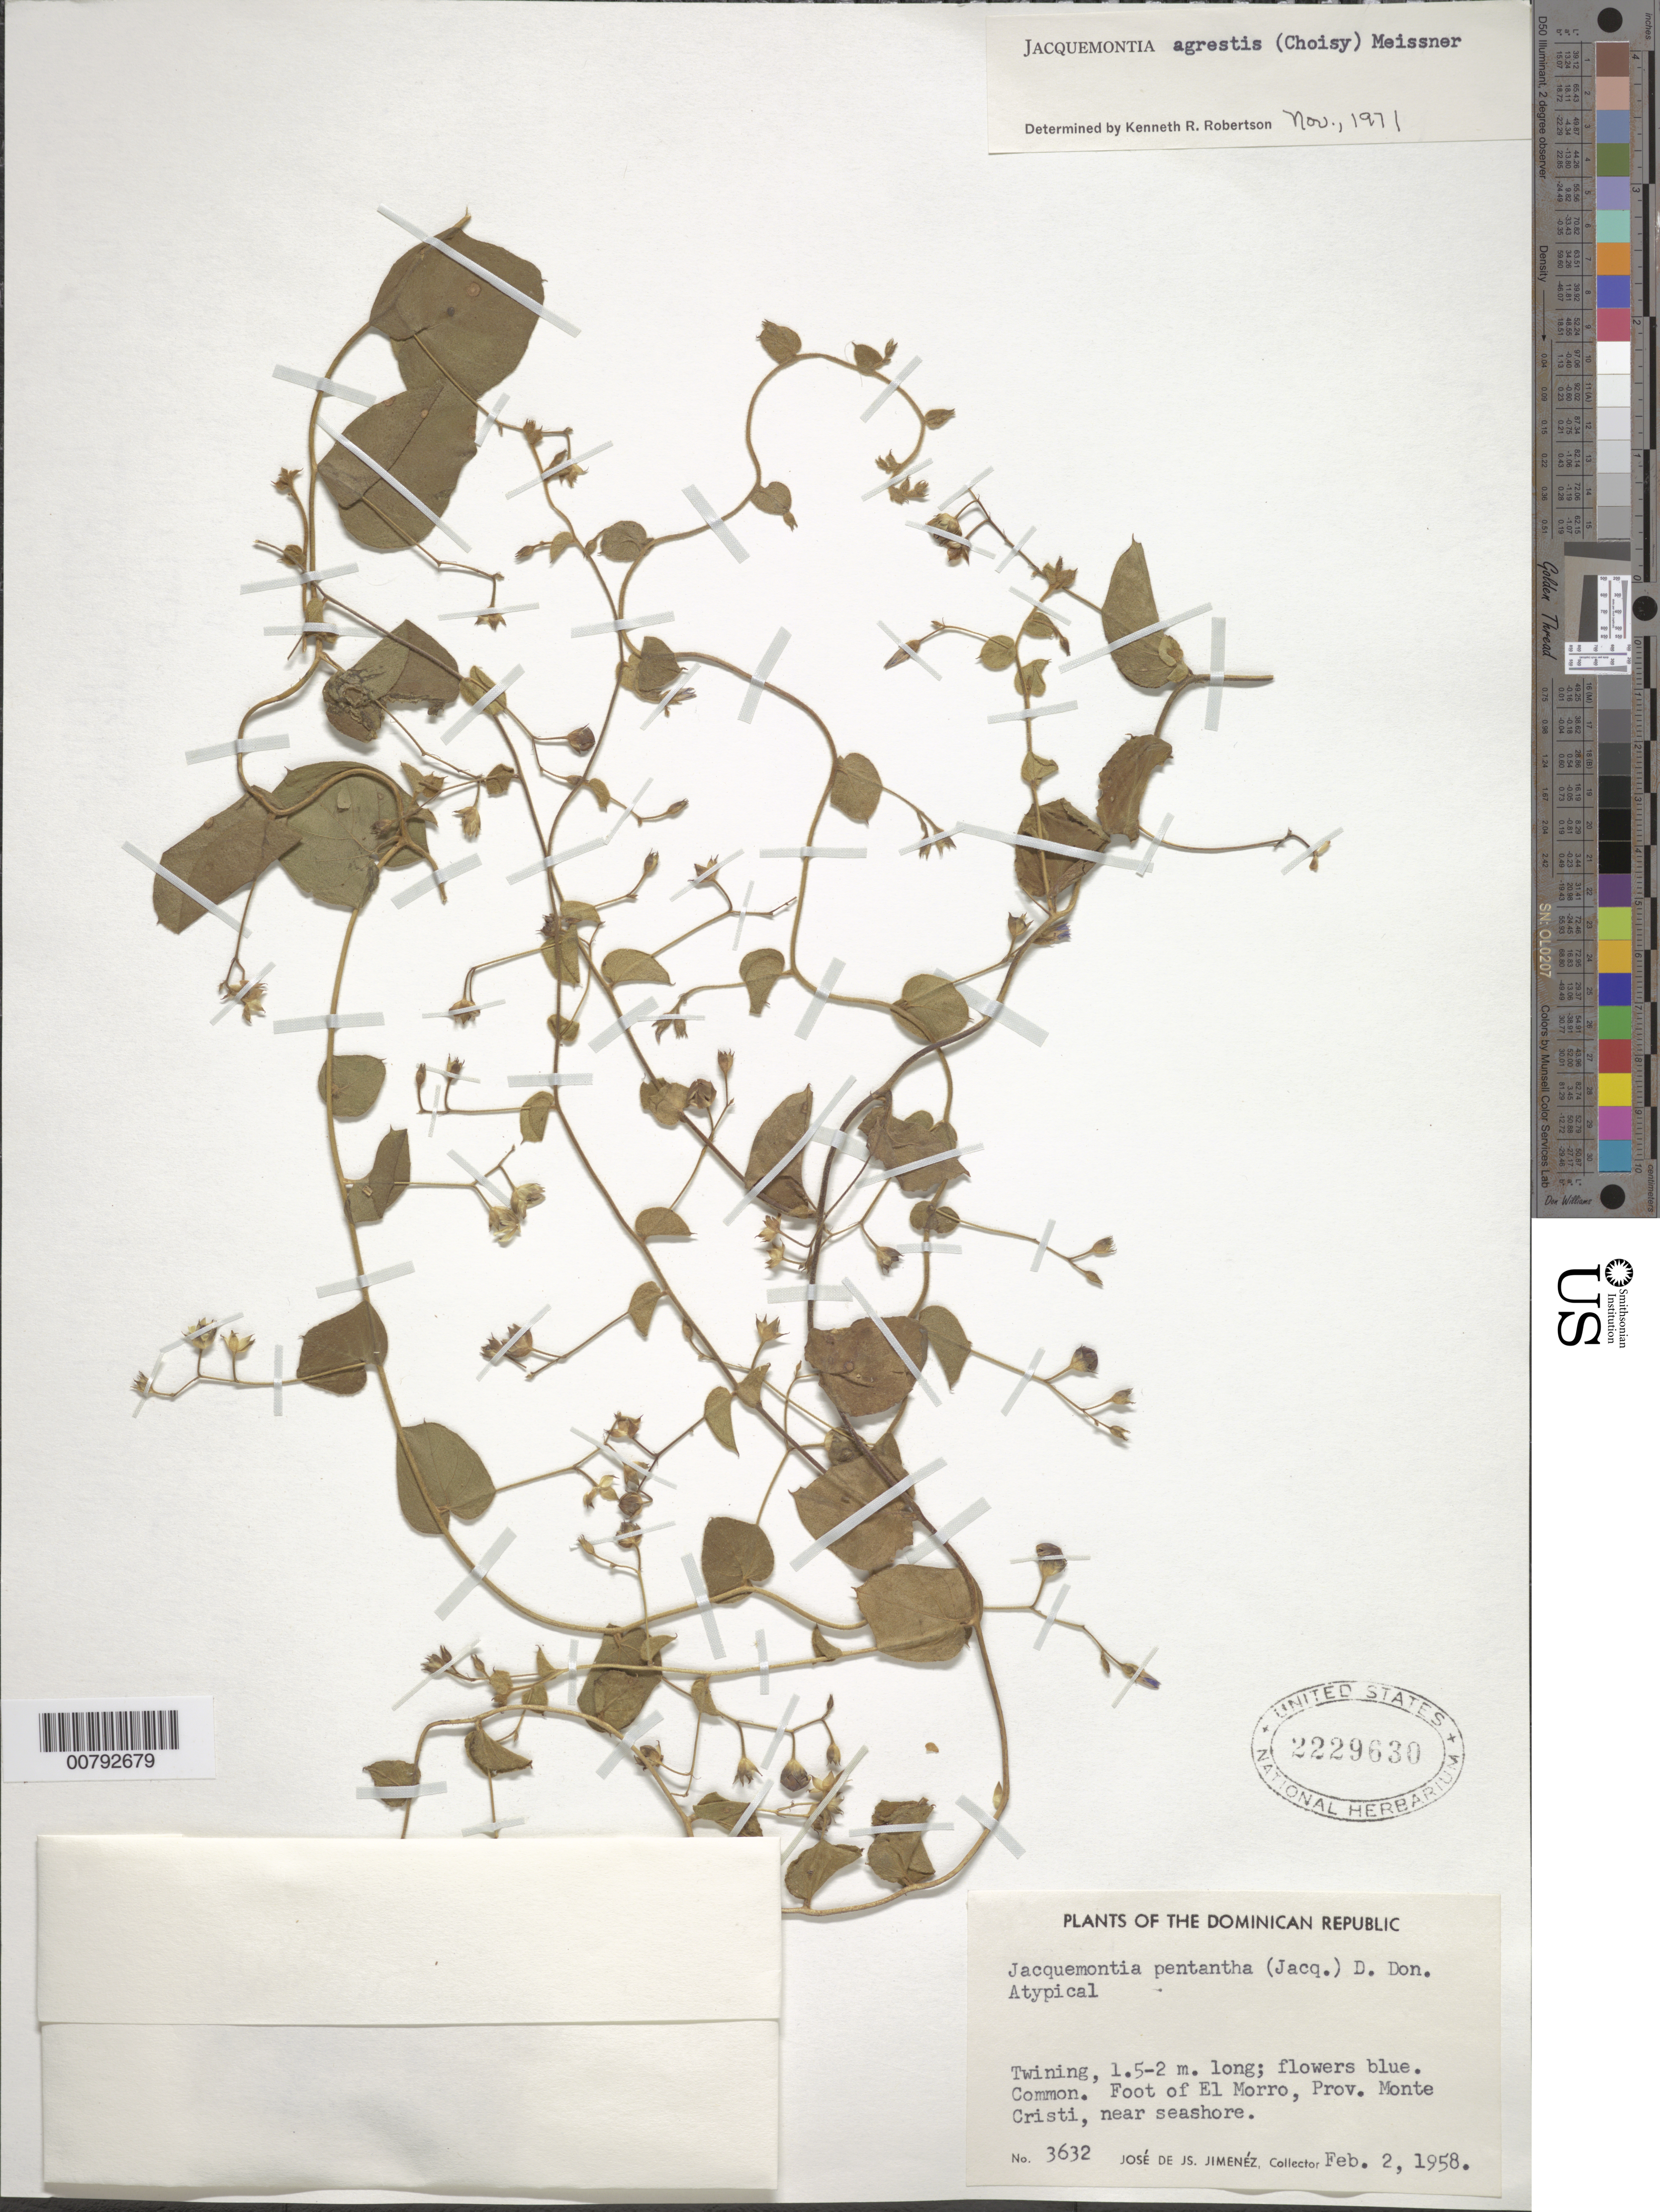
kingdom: Plantae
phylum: Tracheophyta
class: Magnoliopsida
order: Solanales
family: Convolvulaceae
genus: Jacquemontia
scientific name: Jacquemontia agrestis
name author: (Mart. ex Choisy) Meisn.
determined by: Robertson, K. R.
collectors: J. J. Jiménez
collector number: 3632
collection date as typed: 02 Feb 1958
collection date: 1958-02-02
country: Dominican Republic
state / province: Monte Cristi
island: Hispaniola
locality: Foot of El Morro.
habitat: Near seashore.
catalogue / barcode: US 2229630